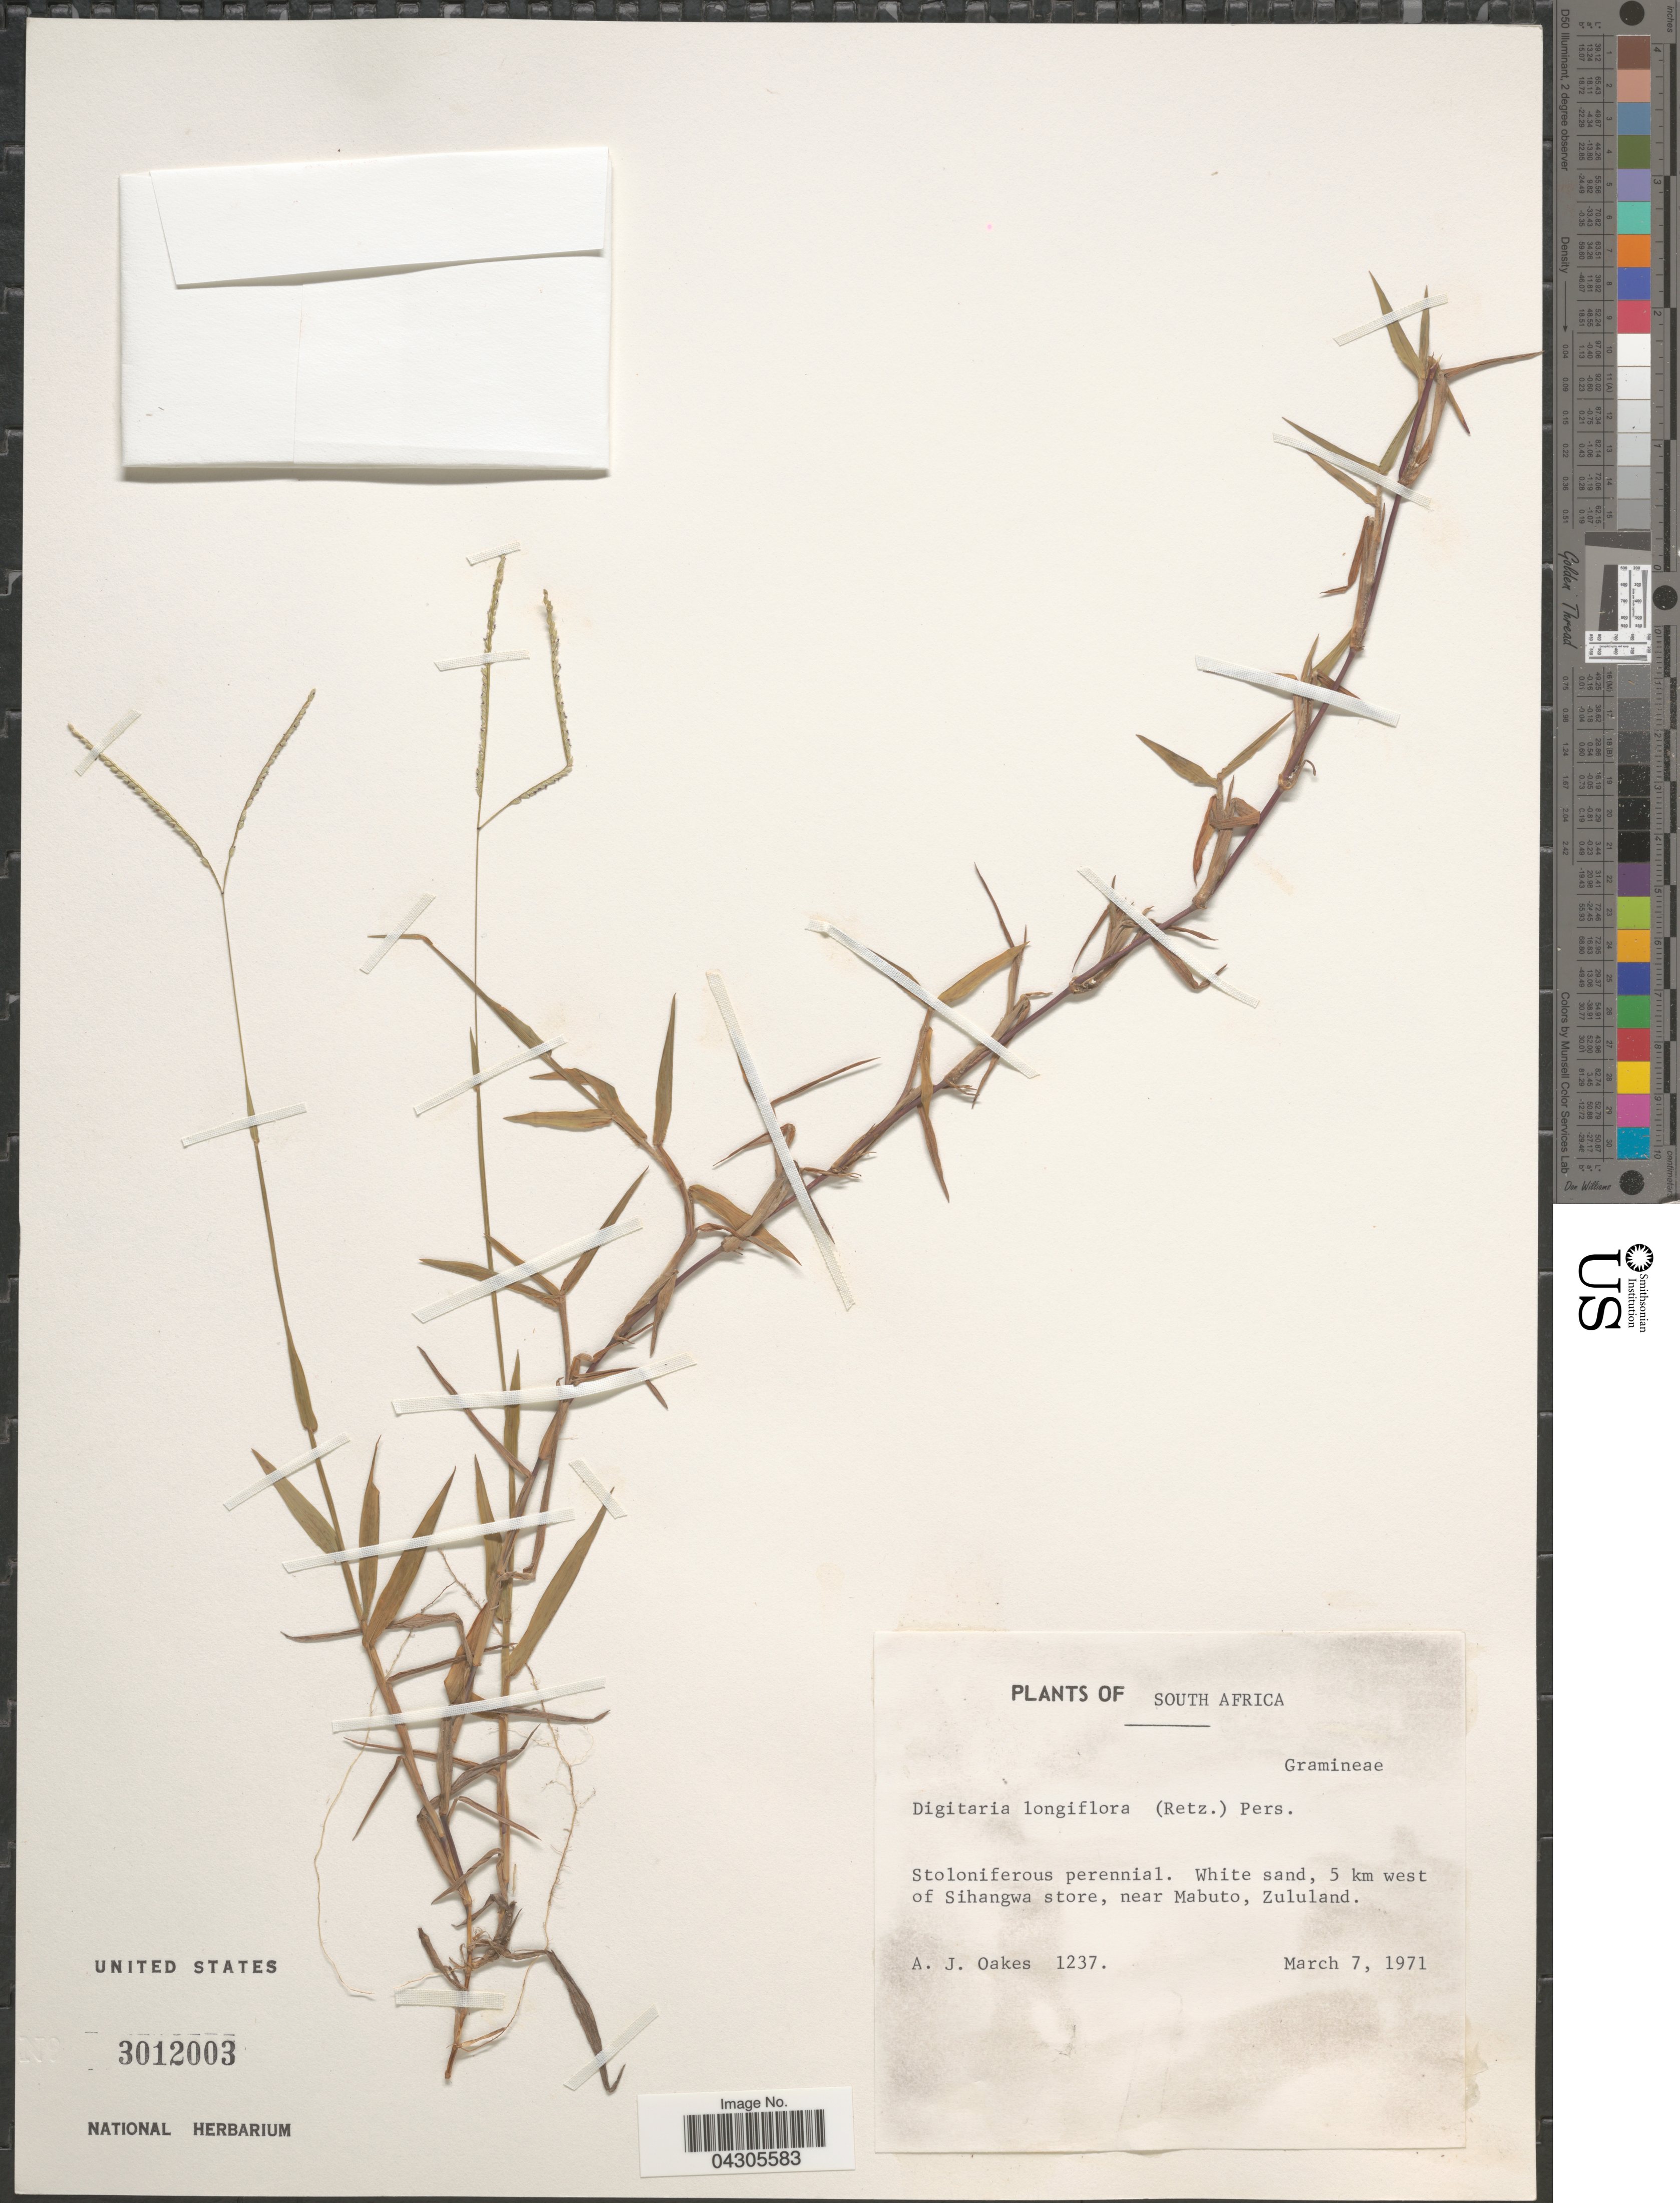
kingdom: Plantae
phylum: Tracheophyta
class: Liliopsida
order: Poales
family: Poaceae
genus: Digitaria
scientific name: Digitaria longiflora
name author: (Retz.) Pers.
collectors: A. Oakes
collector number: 1237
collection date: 1971-03-07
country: South Africa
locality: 5 km west of Sihangwa store, near Mabuto, Zululand.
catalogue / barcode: US 3012003